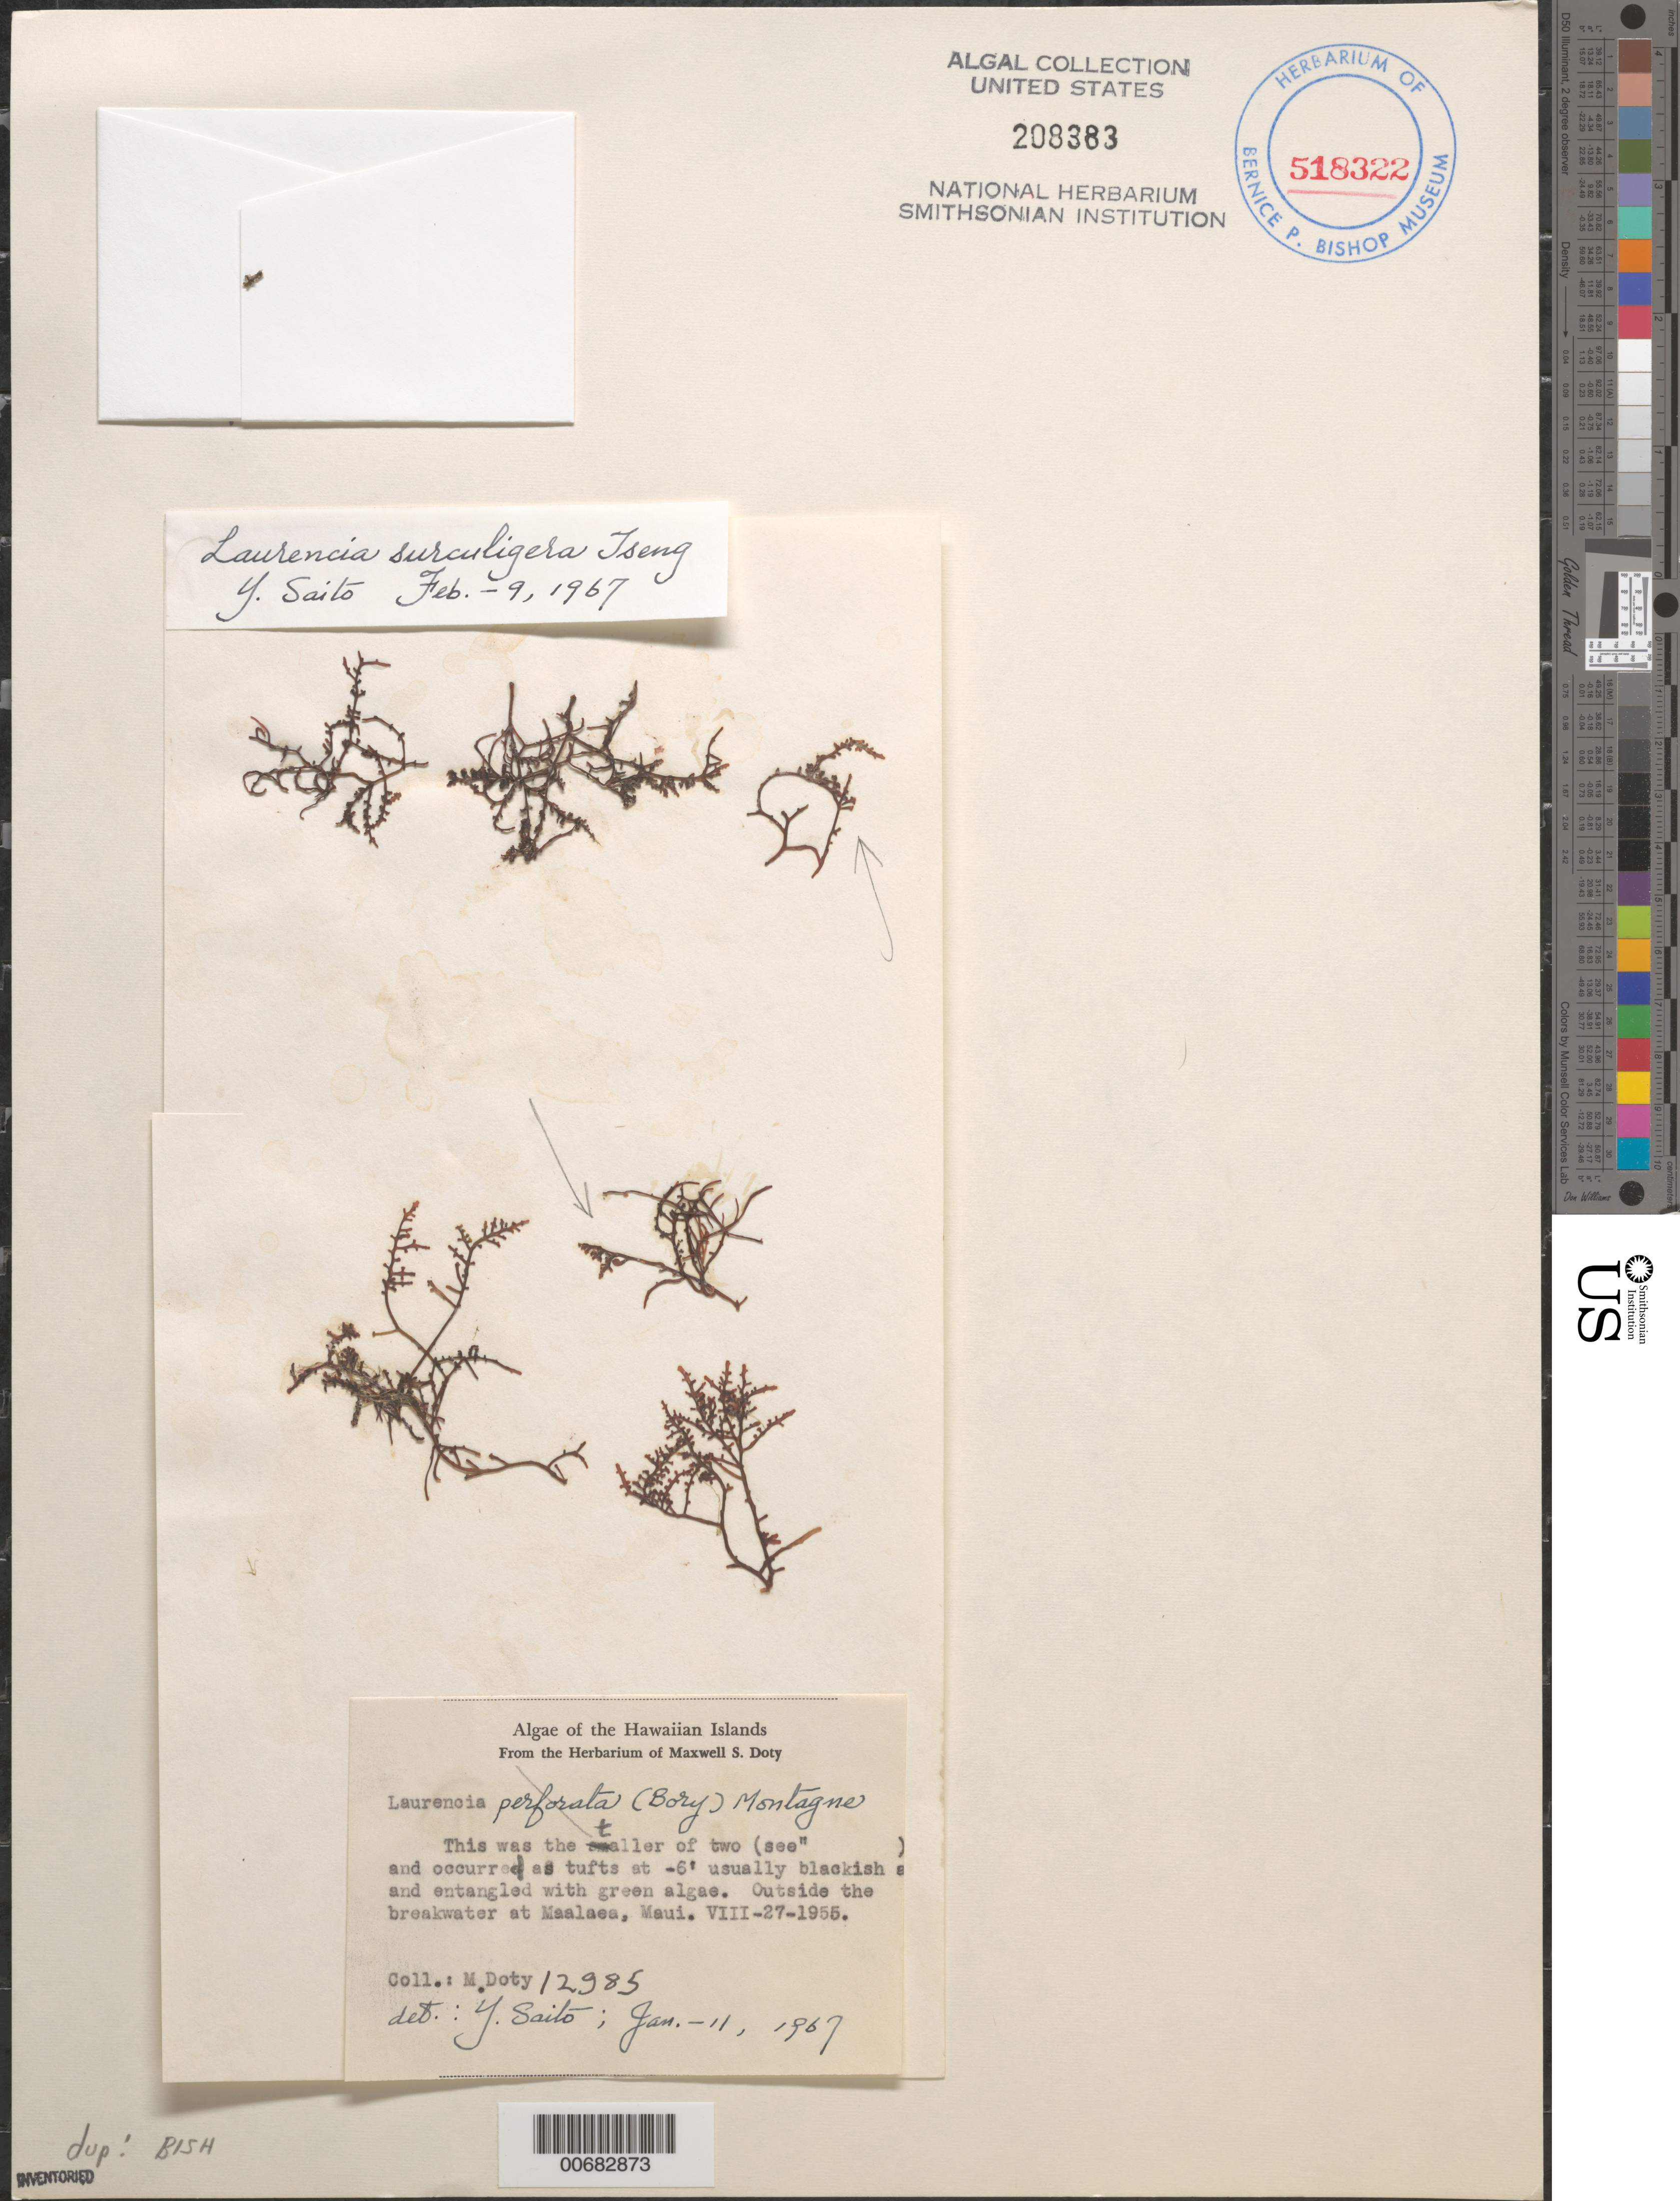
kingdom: Plantae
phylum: Rhodophyta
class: Florideophyceae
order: Ceramiales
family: Rhodomelaceae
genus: Laurencia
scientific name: Laurencia surculigera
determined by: Saito, Y.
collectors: M. S. Doty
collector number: MSD 12985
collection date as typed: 27 Aug 1955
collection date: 1955-08-27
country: United States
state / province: Hawaii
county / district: Maui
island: Maui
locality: Maalaea Harbor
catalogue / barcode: US 208383